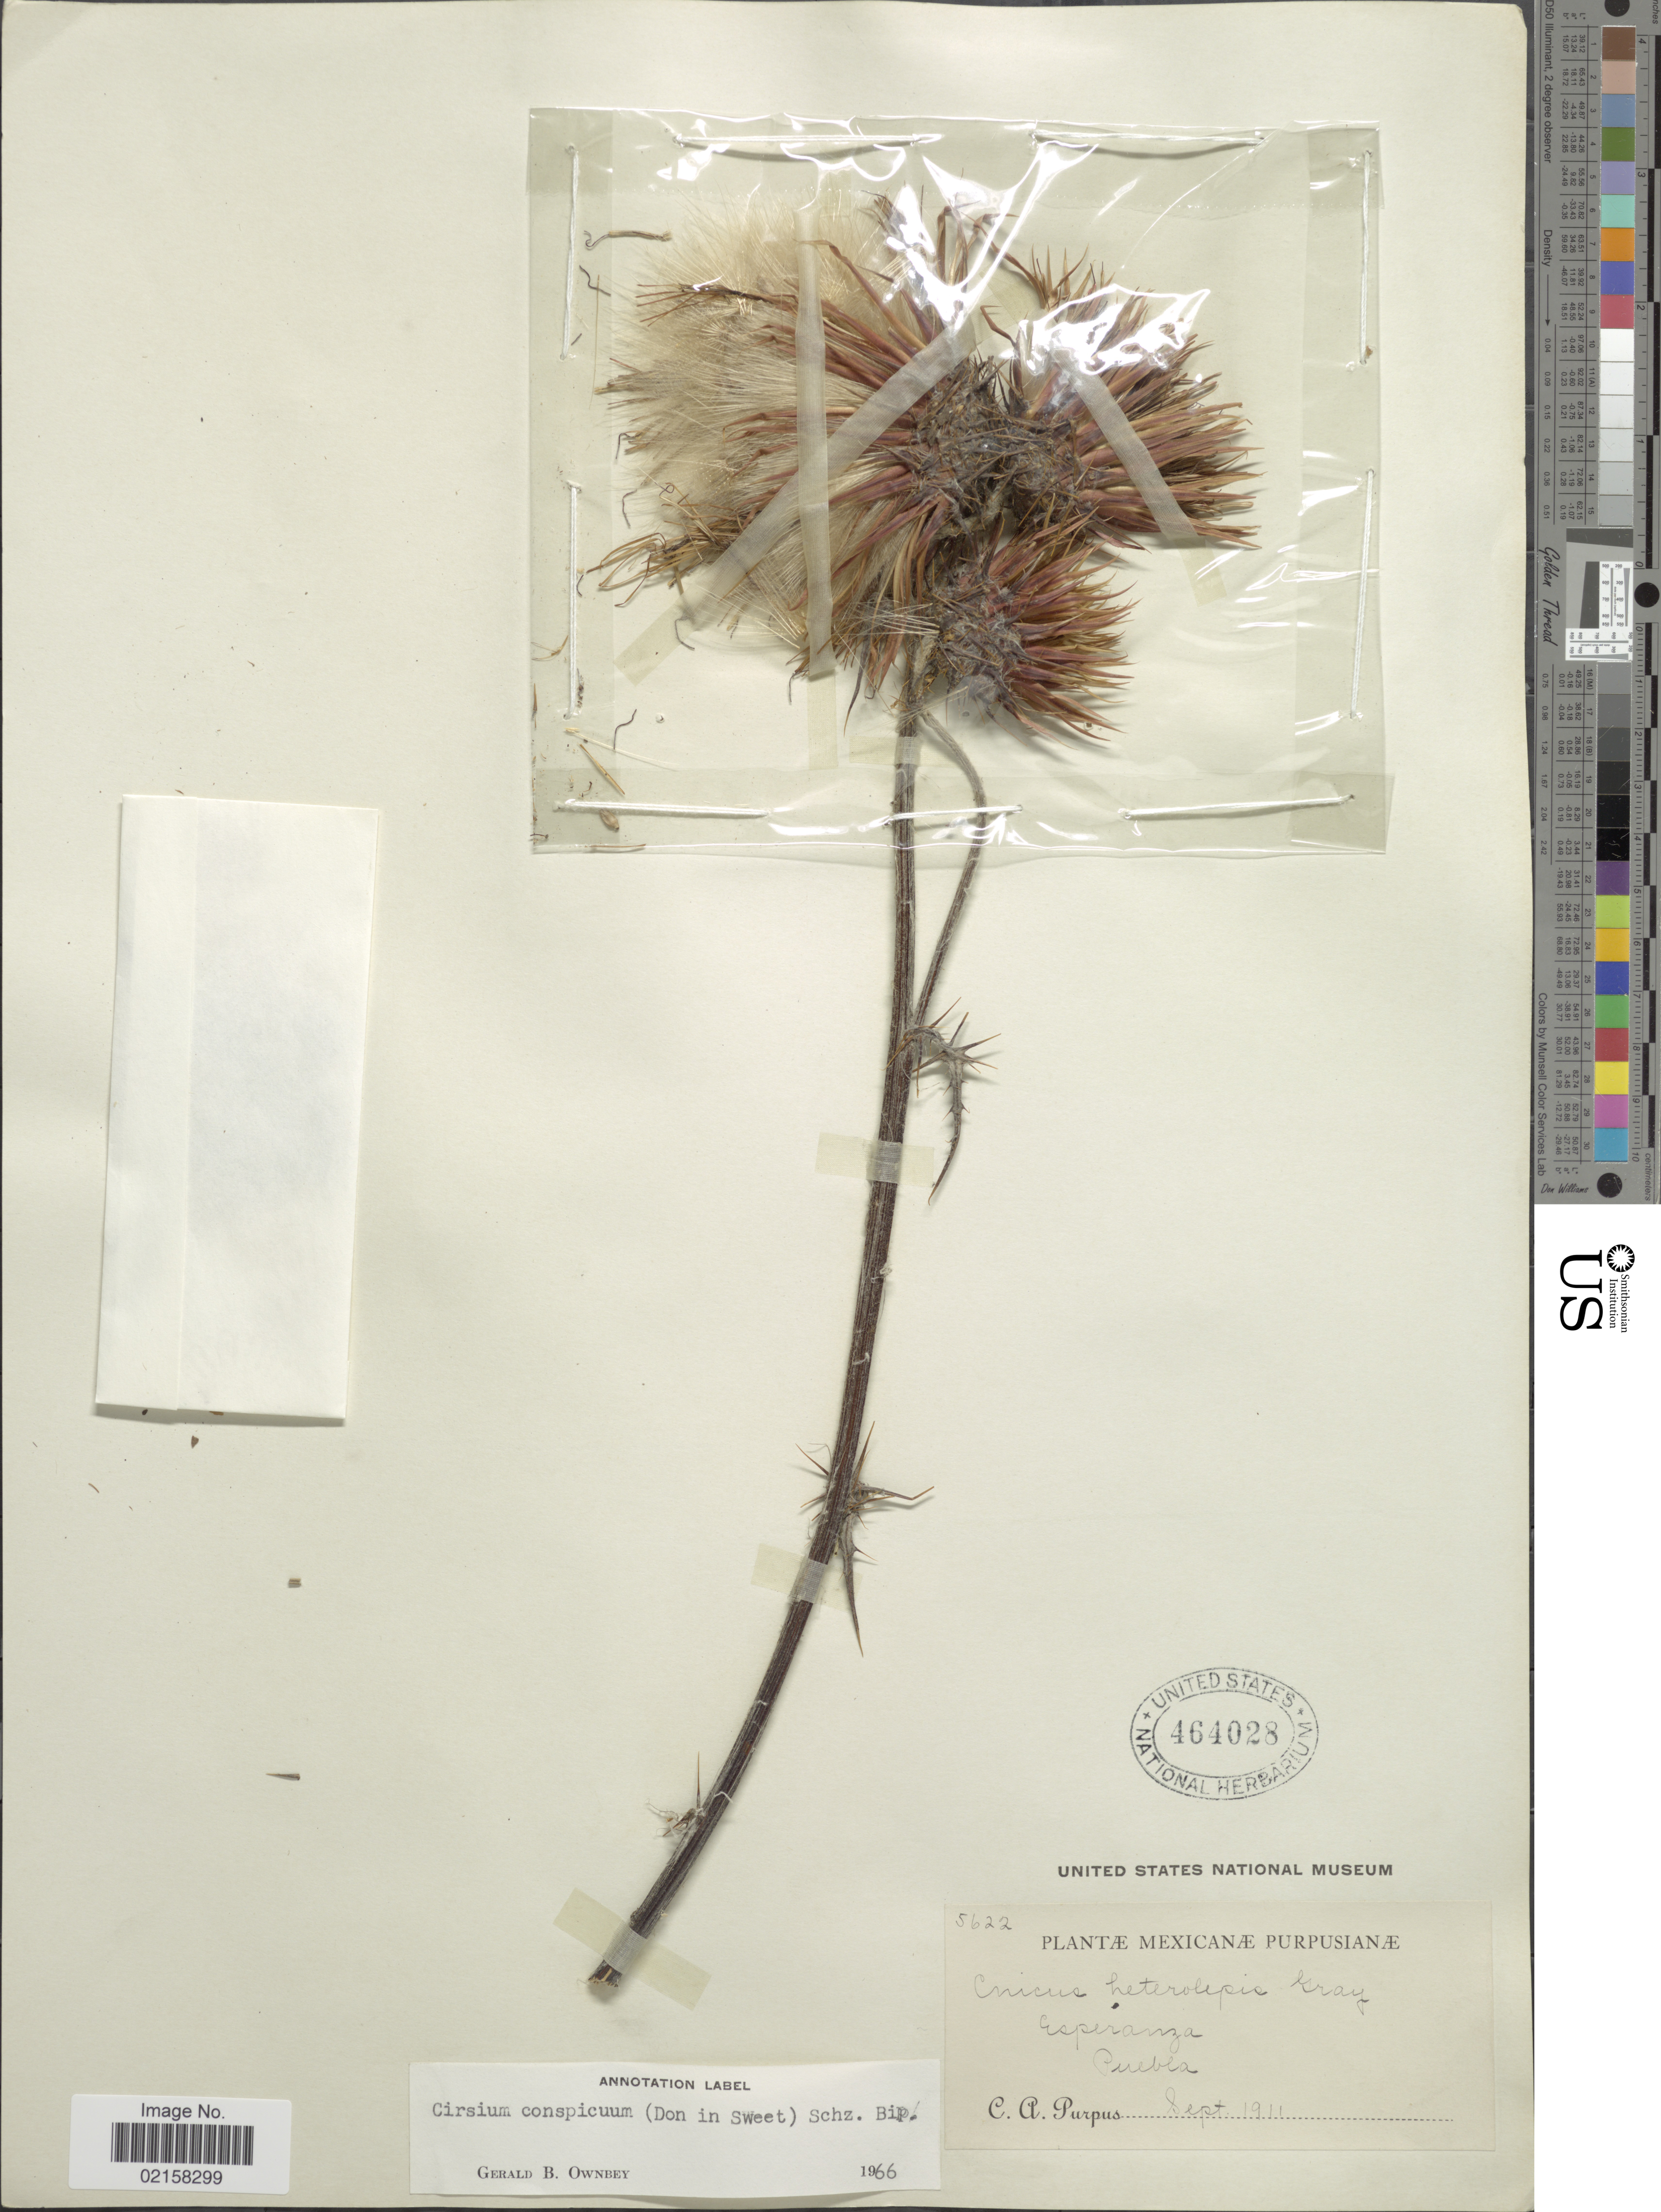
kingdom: Plantae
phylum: Tracheophyta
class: Magnoliopsida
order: Asterales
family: Asteraceae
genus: Cirsium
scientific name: Cirsium conspicuum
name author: (G. Don) Sch. Bip.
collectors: C. A. Purpus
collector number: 5622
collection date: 1911-09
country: Mexico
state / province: Puebla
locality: Esperanza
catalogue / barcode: US 464028